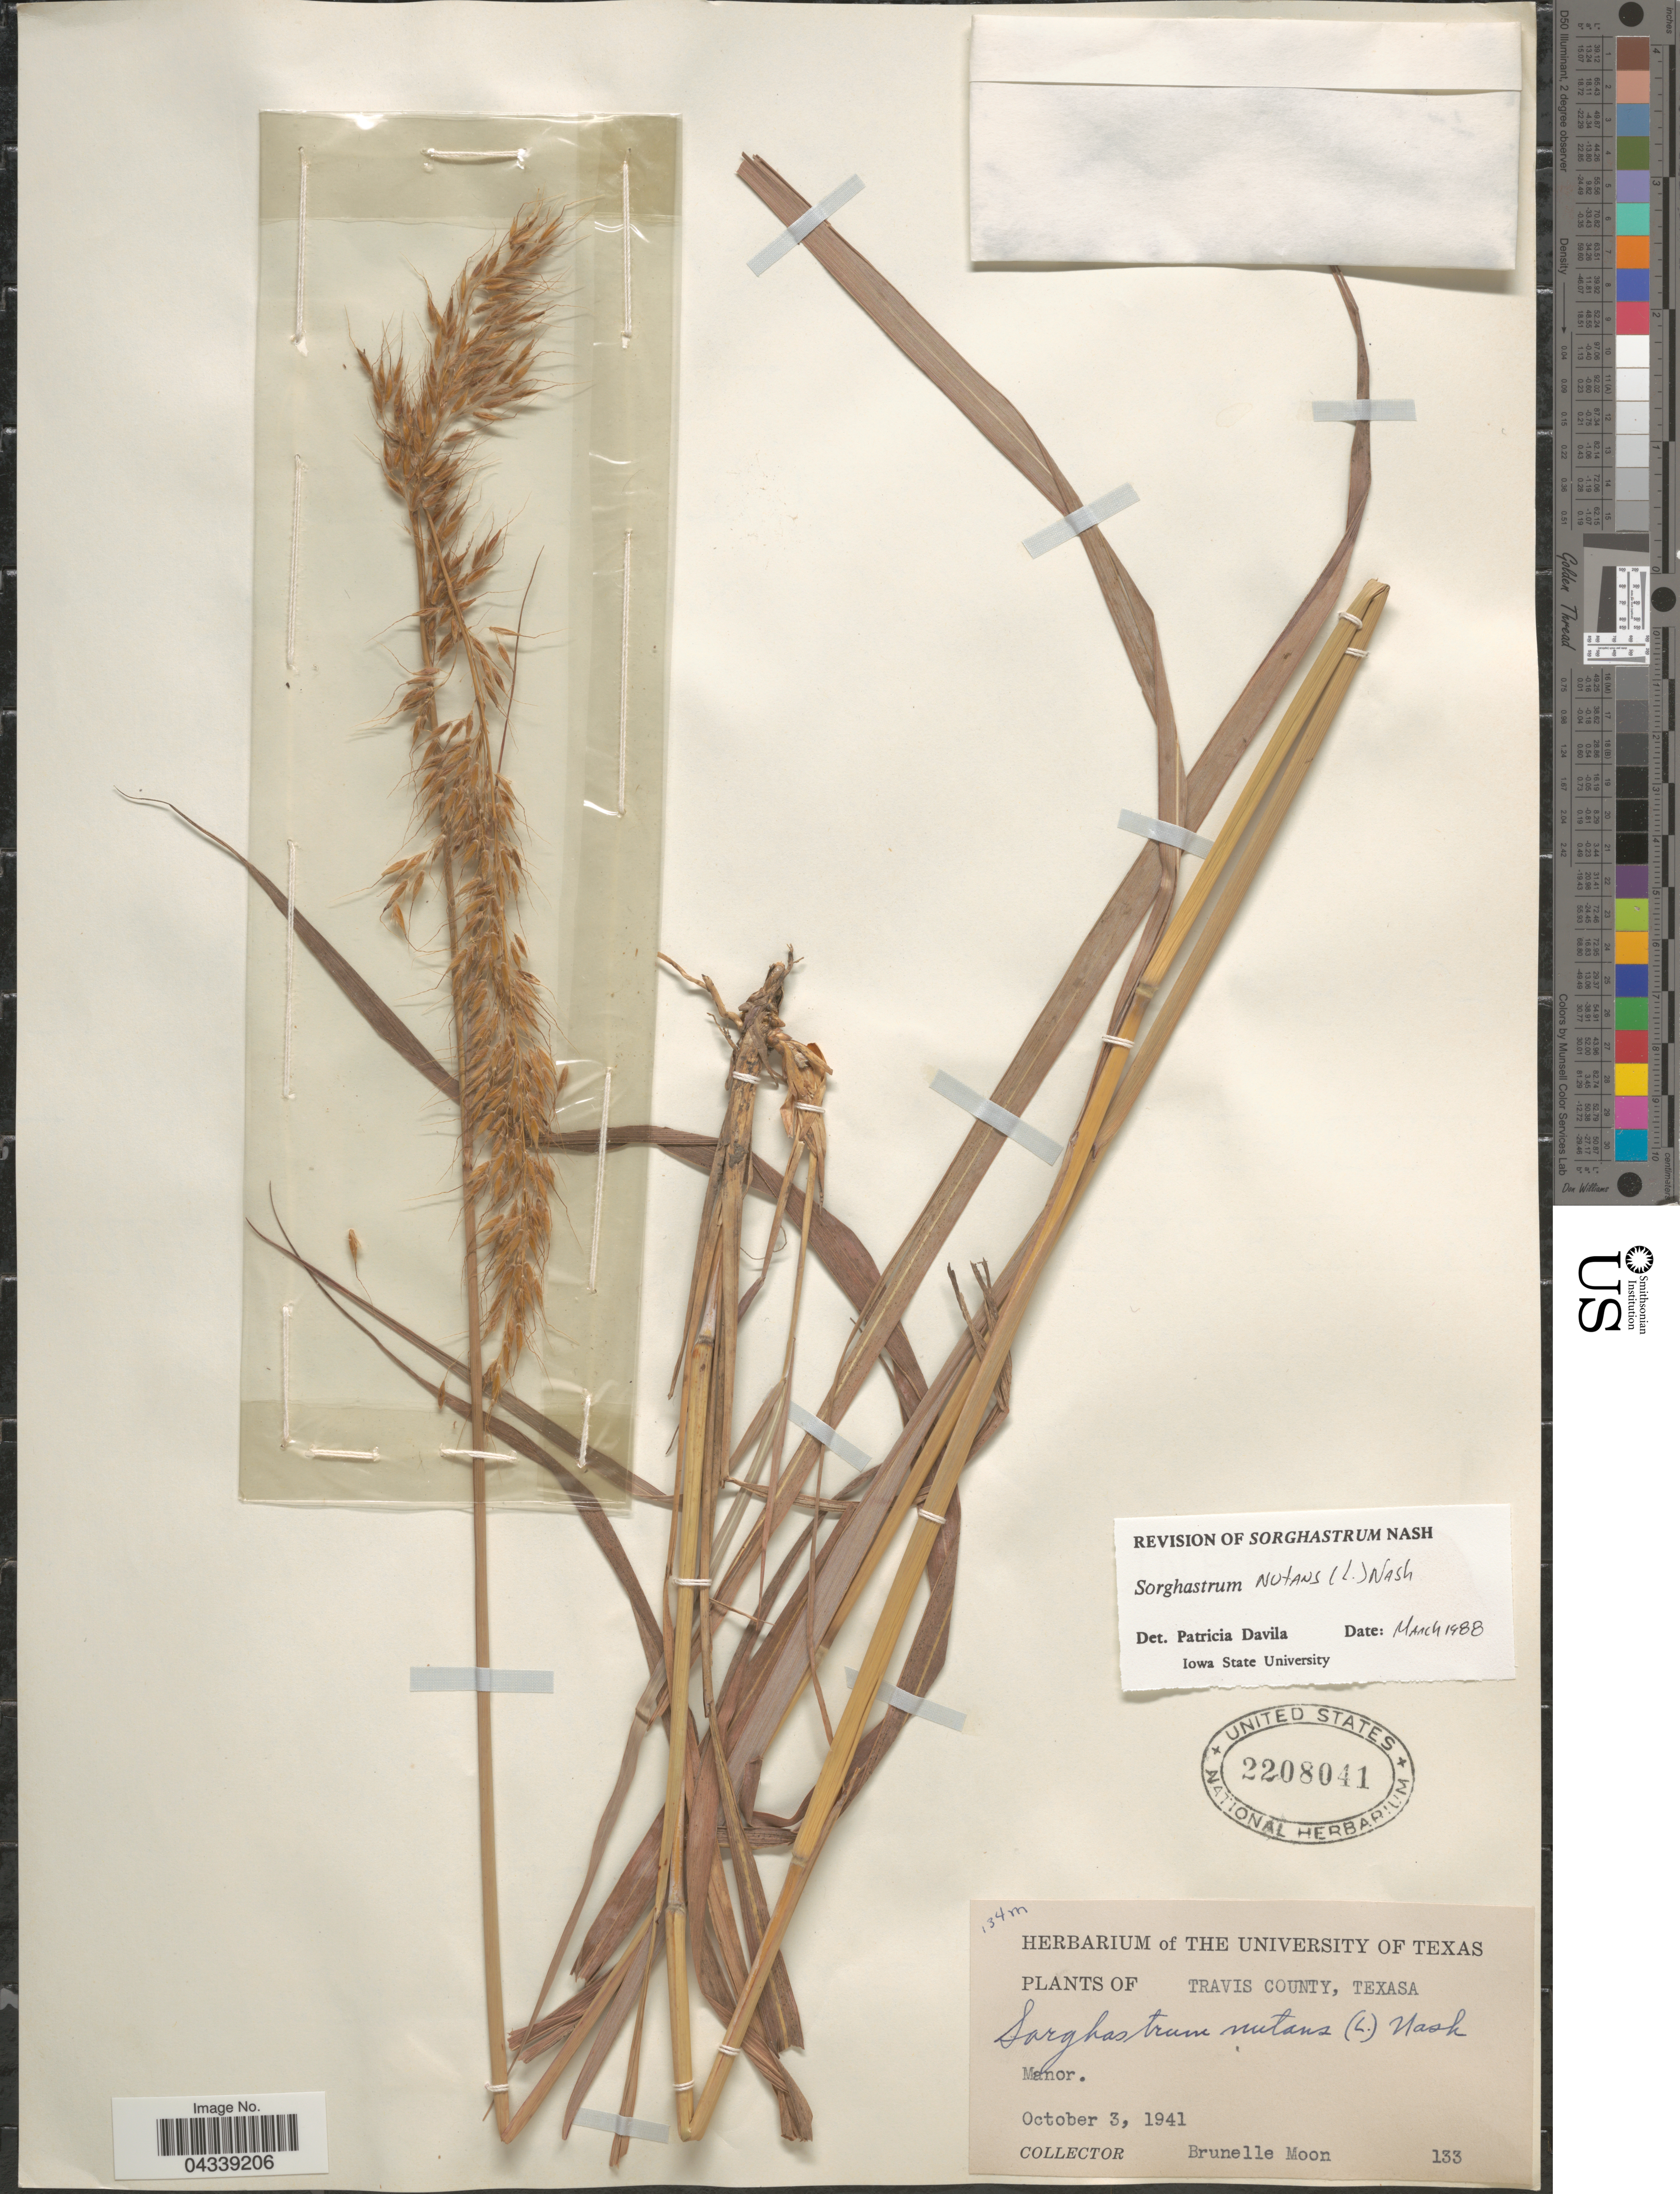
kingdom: Plantae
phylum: Tracheophyta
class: Liliopsida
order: Poales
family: Poaceae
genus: Sorghastrum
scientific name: Sorghastrum nutans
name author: (L.) Nash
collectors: B. Moon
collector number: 133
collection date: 1941-10-03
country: United States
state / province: Texas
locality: Travis County. Manor.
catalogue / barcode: US 2208041